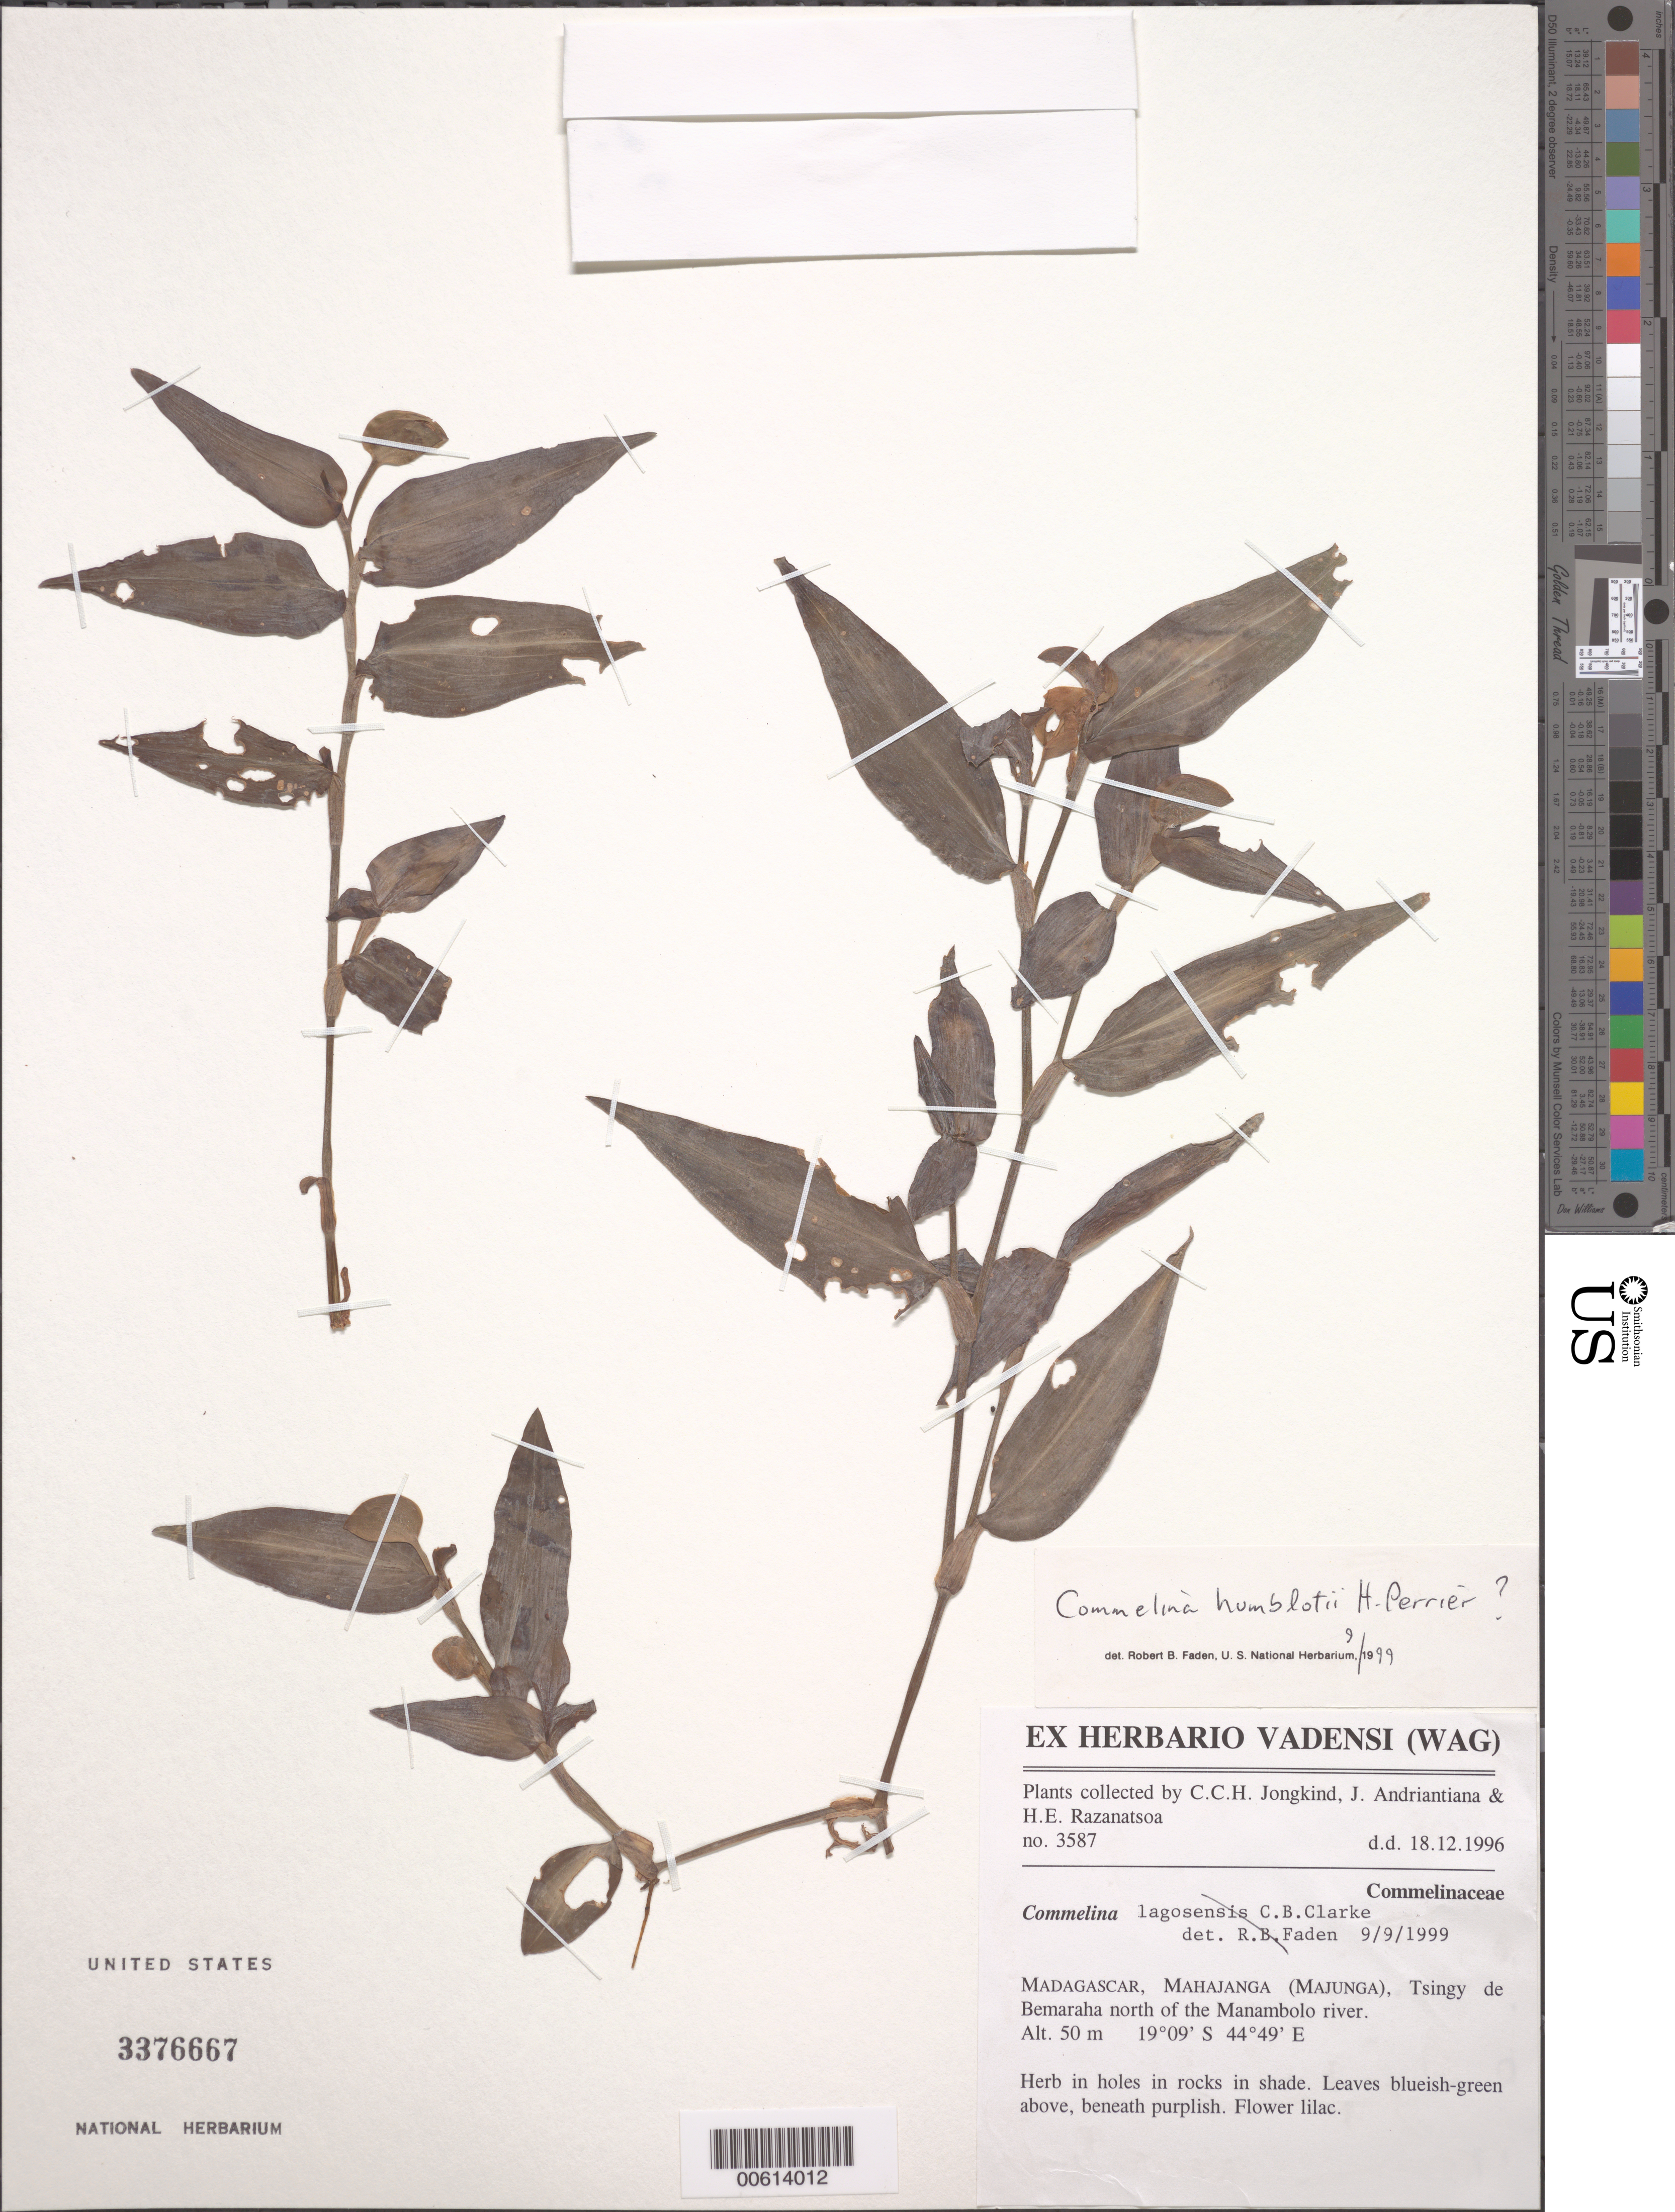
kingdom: Plantae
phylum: Tracheophyta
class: Liliopsida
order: Commelinales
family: Commelinaceae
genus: Commelina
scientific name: Commelina humblotii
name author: H. Perrier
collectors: V. Mcneilus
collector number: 98-1129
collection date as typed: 13 Nov 1998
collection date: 1998-11-13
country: Madagascar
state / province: Melaky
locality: Tsingy de bemaraha north of the manambolo river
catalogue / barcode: US 3376667